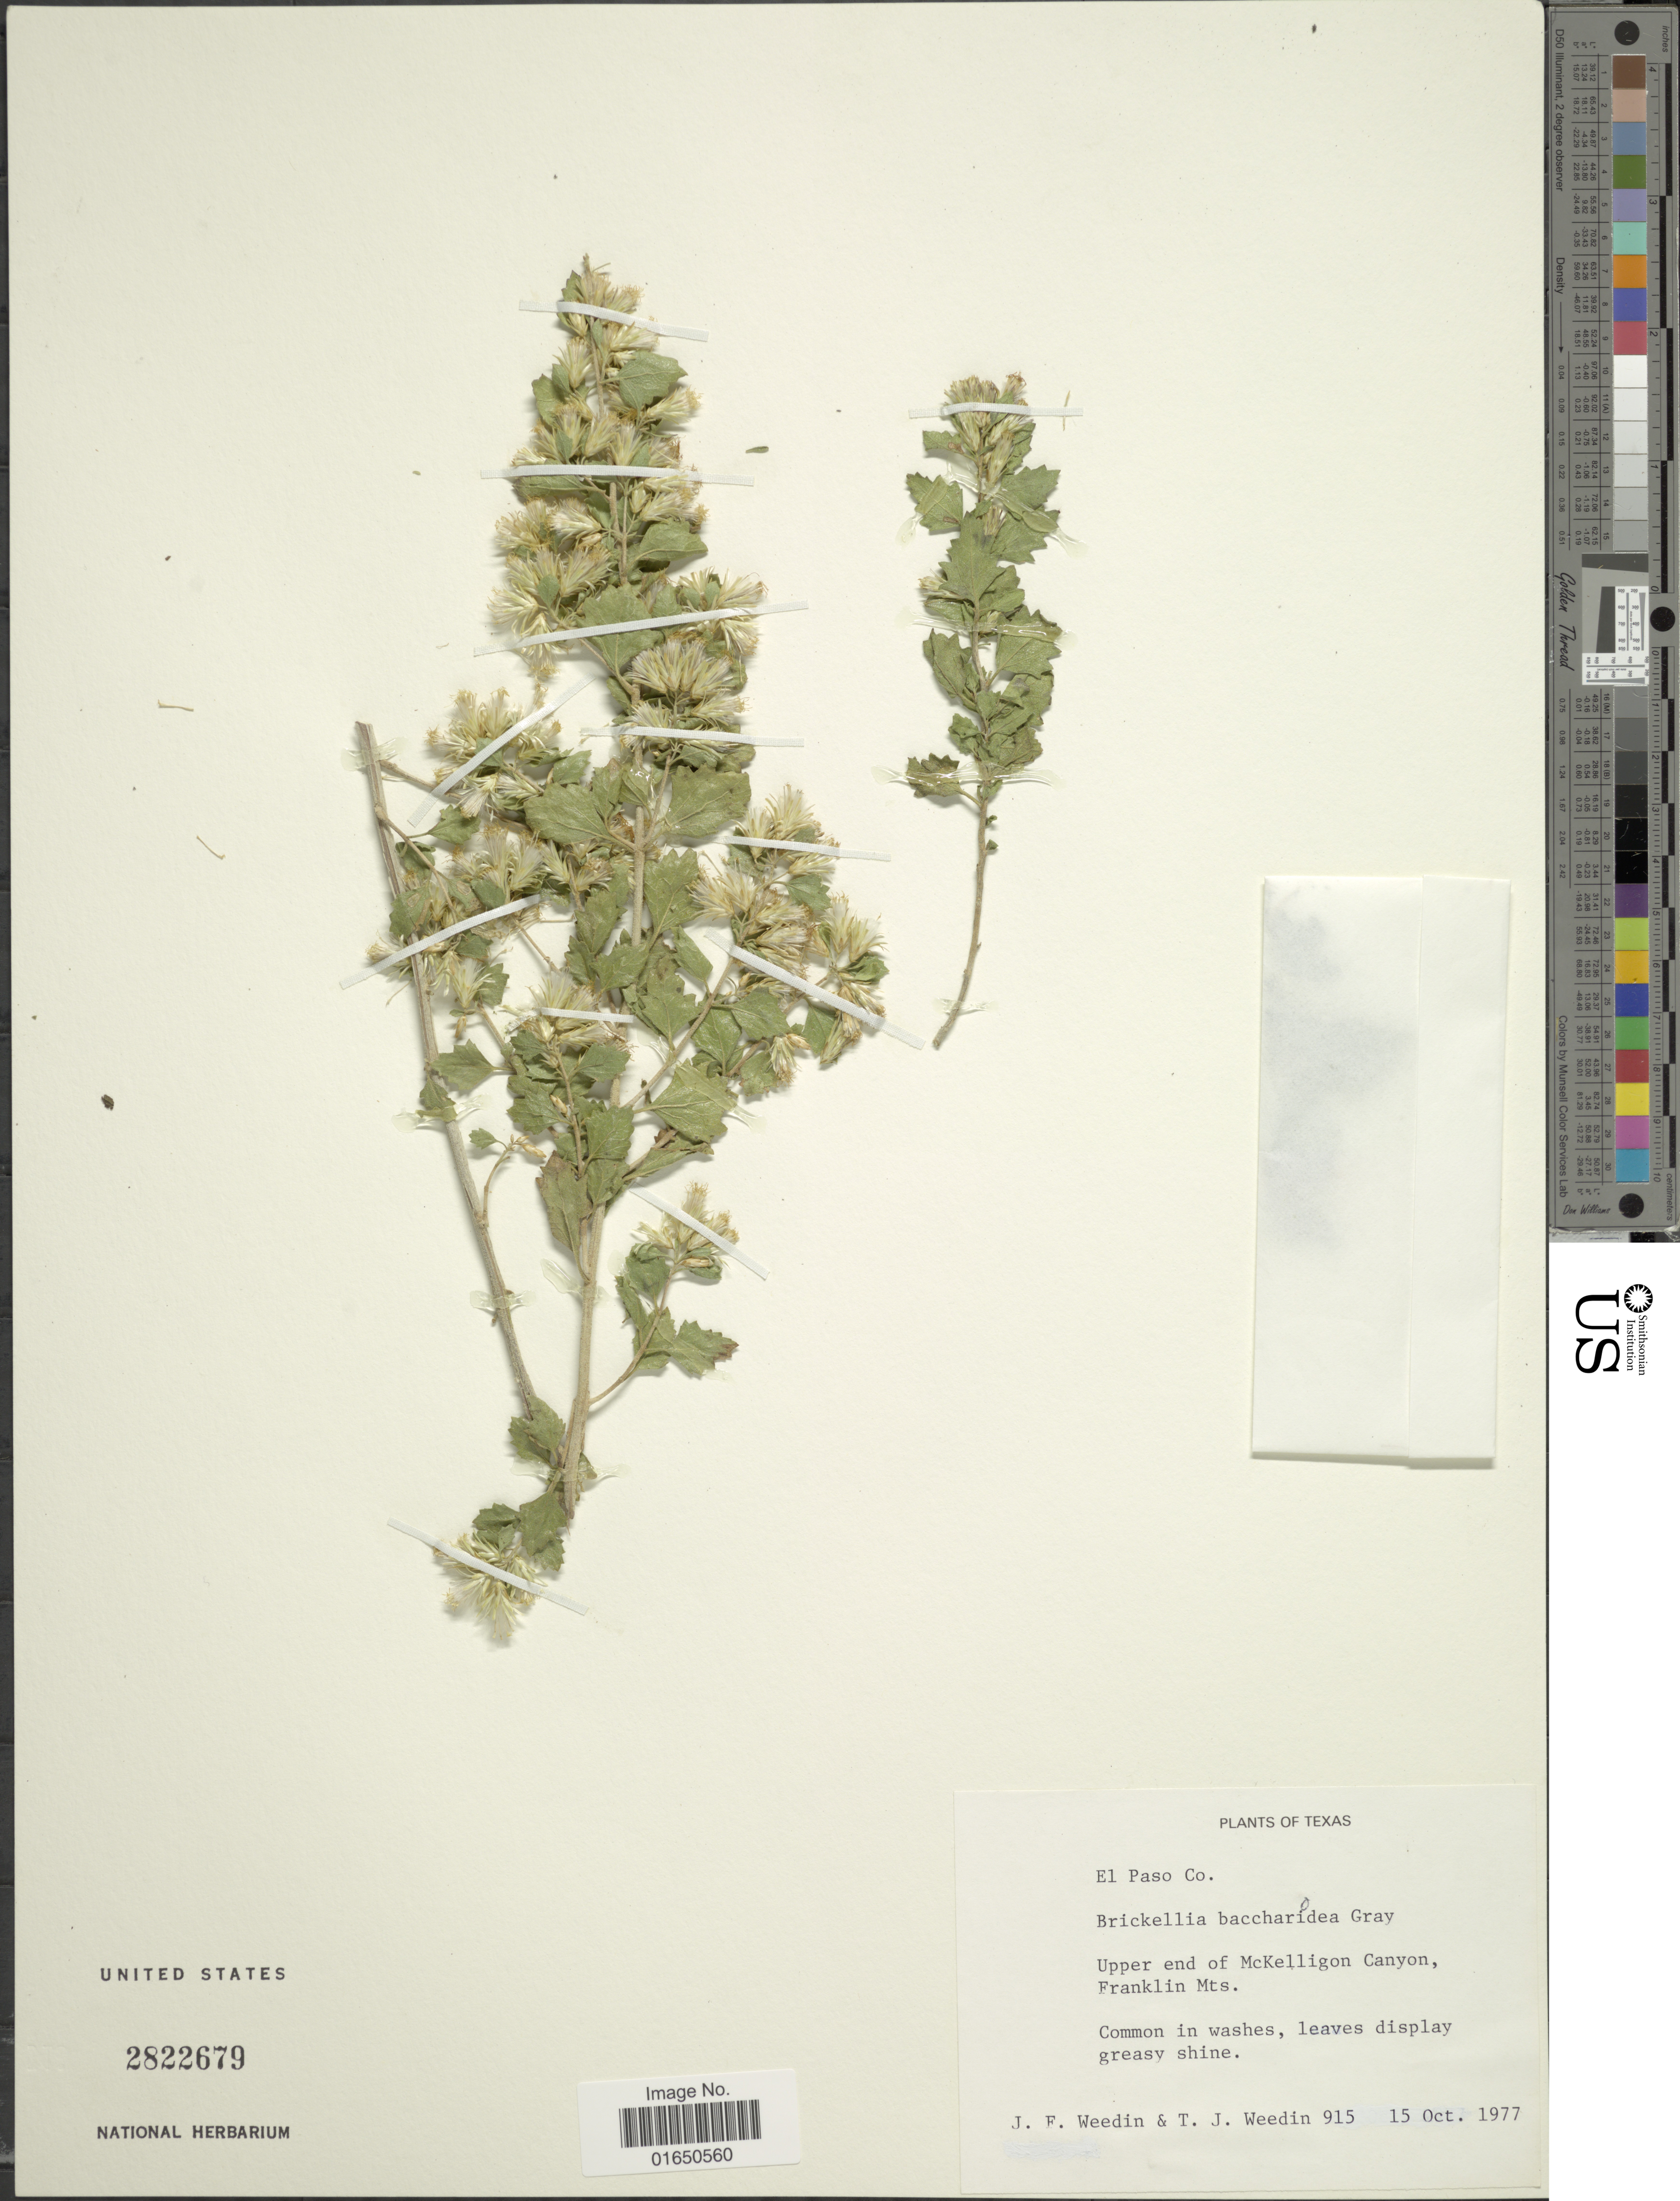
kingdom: Plantae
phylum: Tracheophyta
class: Magnoliopsida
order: Asterales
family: Asteraceae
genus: Brickellia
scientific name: Brickellia baccharidea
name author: A. Gray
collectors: J. Weedin & T. Weedin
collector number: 915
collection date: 1977-10-15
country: United States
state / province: Texas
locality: Upper end of McKelligon Canyon, Franklin Mts. El Pasco Co.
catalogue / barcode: US 2822679